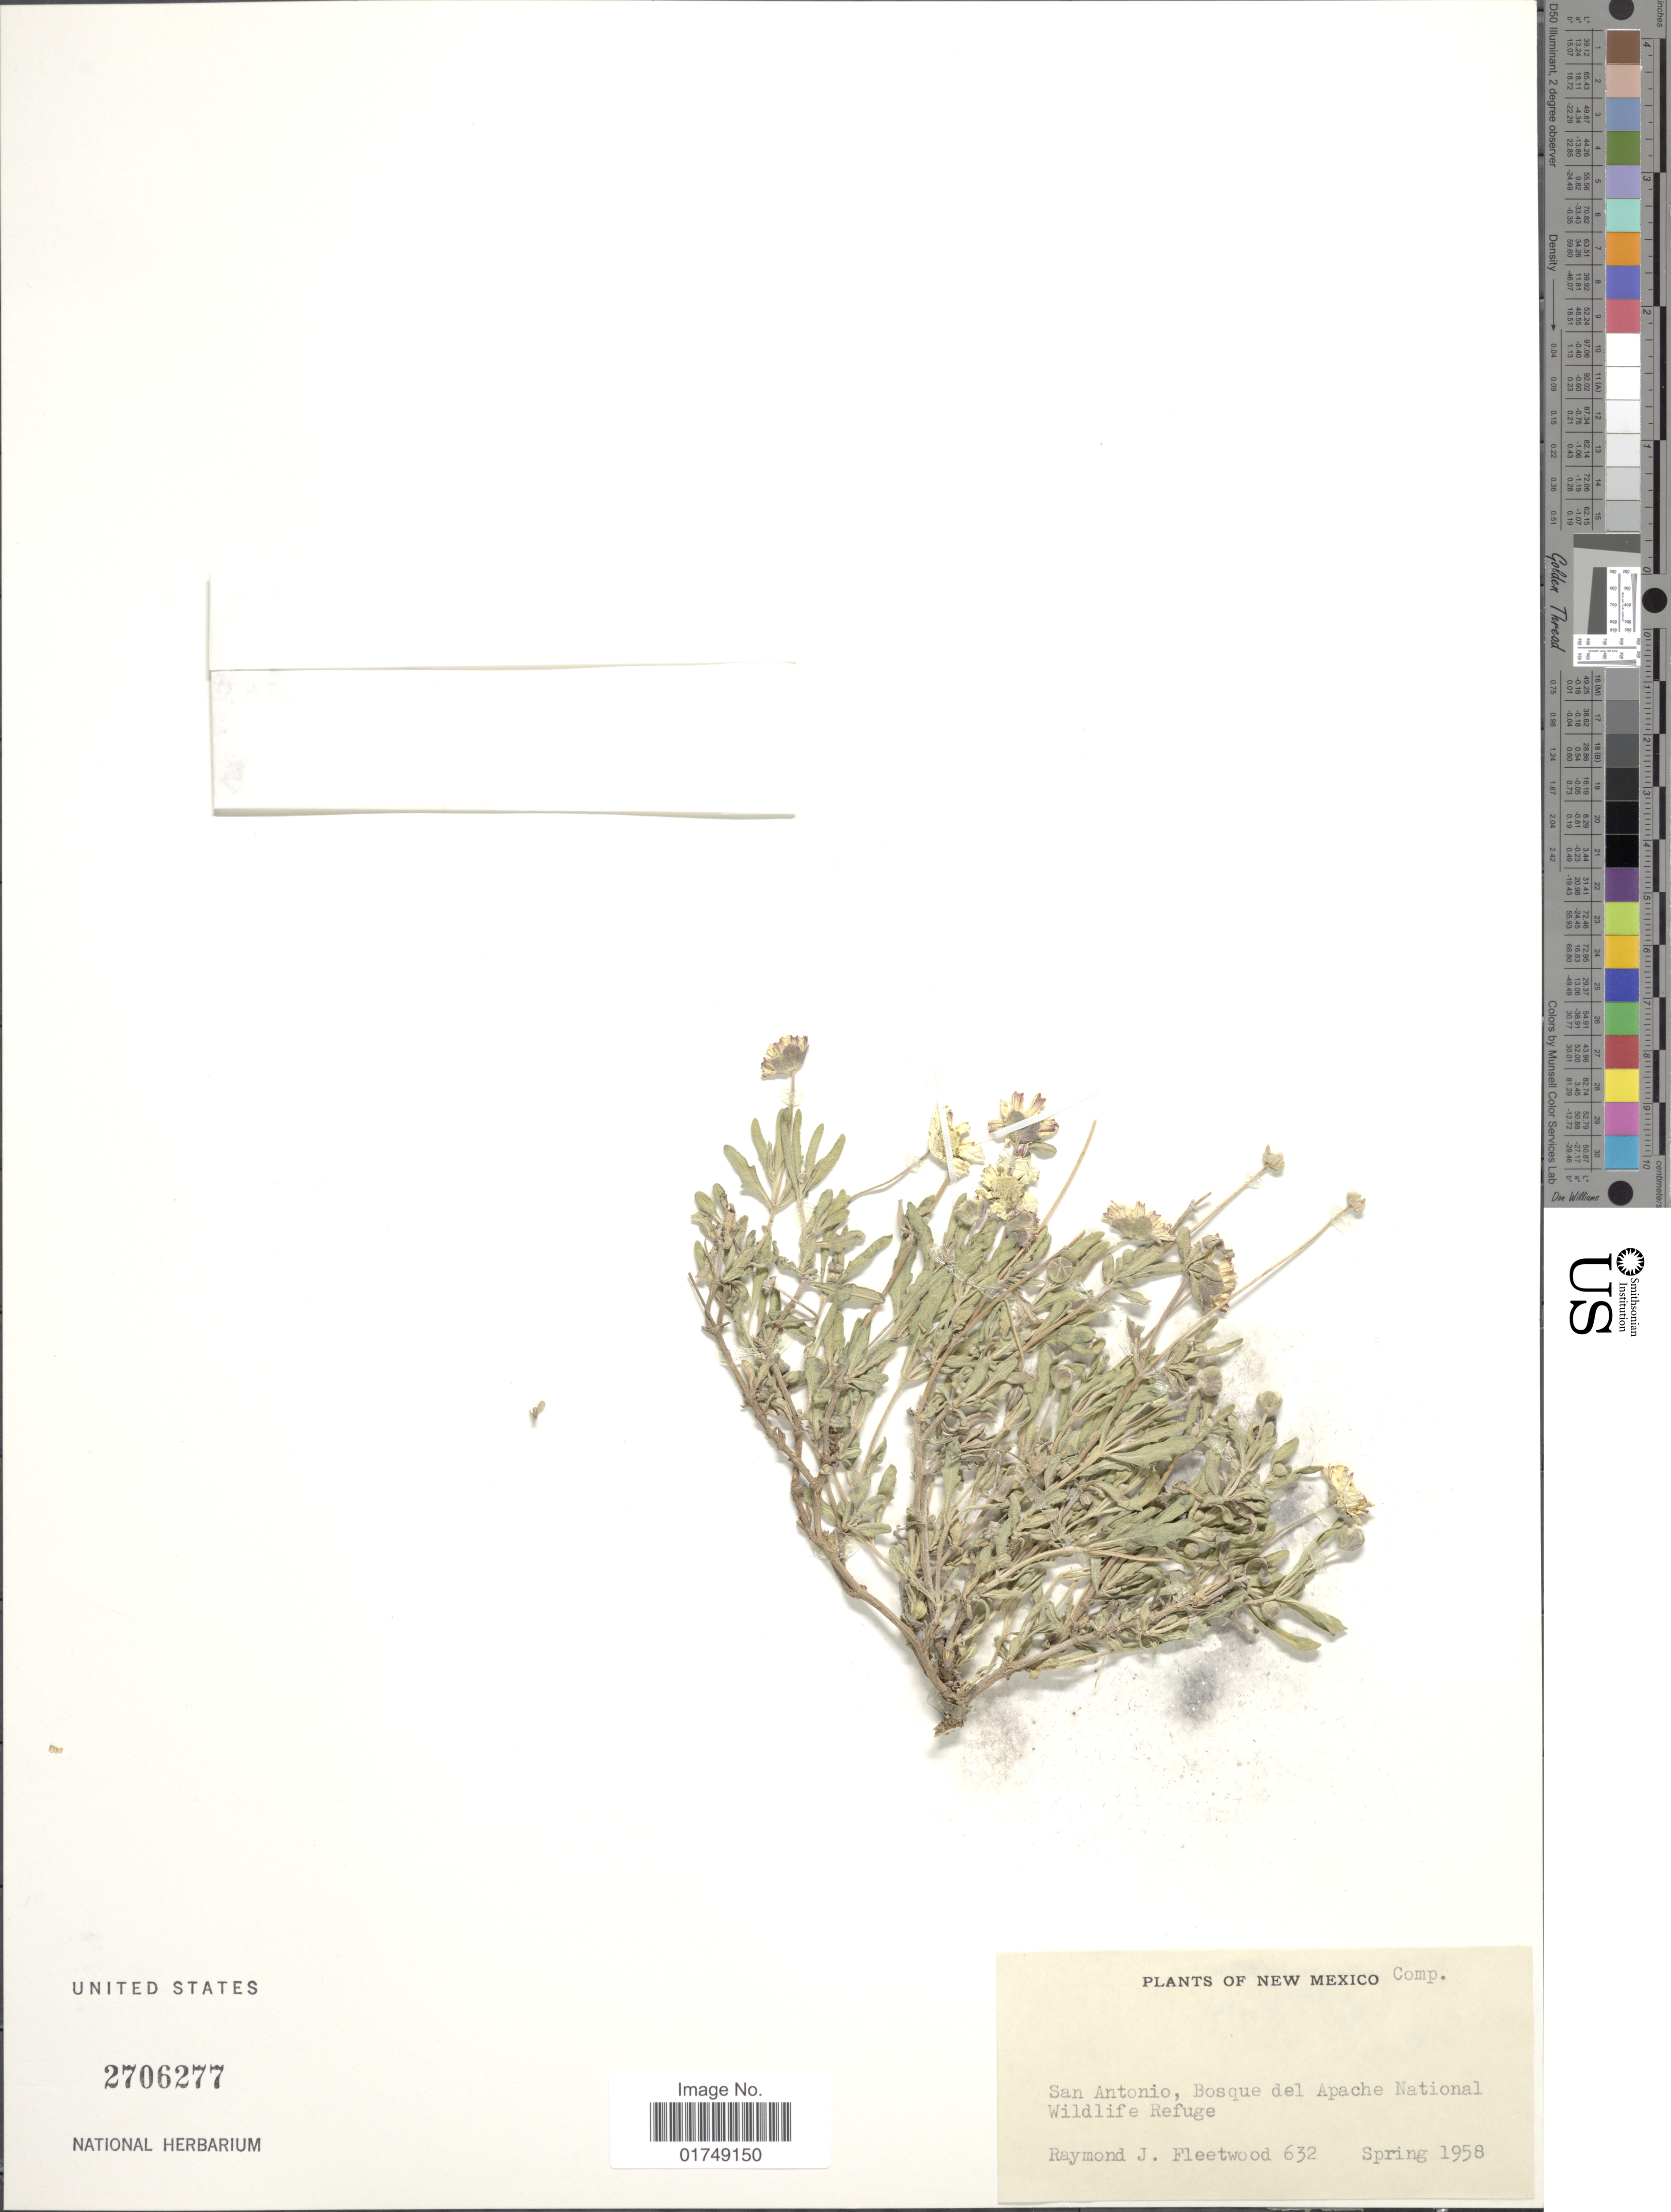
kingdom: Plantae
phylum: Tracheophyta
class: Magnoliopsida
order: Asterales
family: Asteraceae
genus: Melampodium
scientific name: Melampodium leucanthum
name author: Torr. & A. Gray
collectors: R. J. Fleetwood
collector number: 632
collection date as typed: spring 1958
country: United States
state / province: New Mexico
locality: San Antonio, Bosque del Apache National Wildlife Refuge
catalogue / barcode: US 2706277